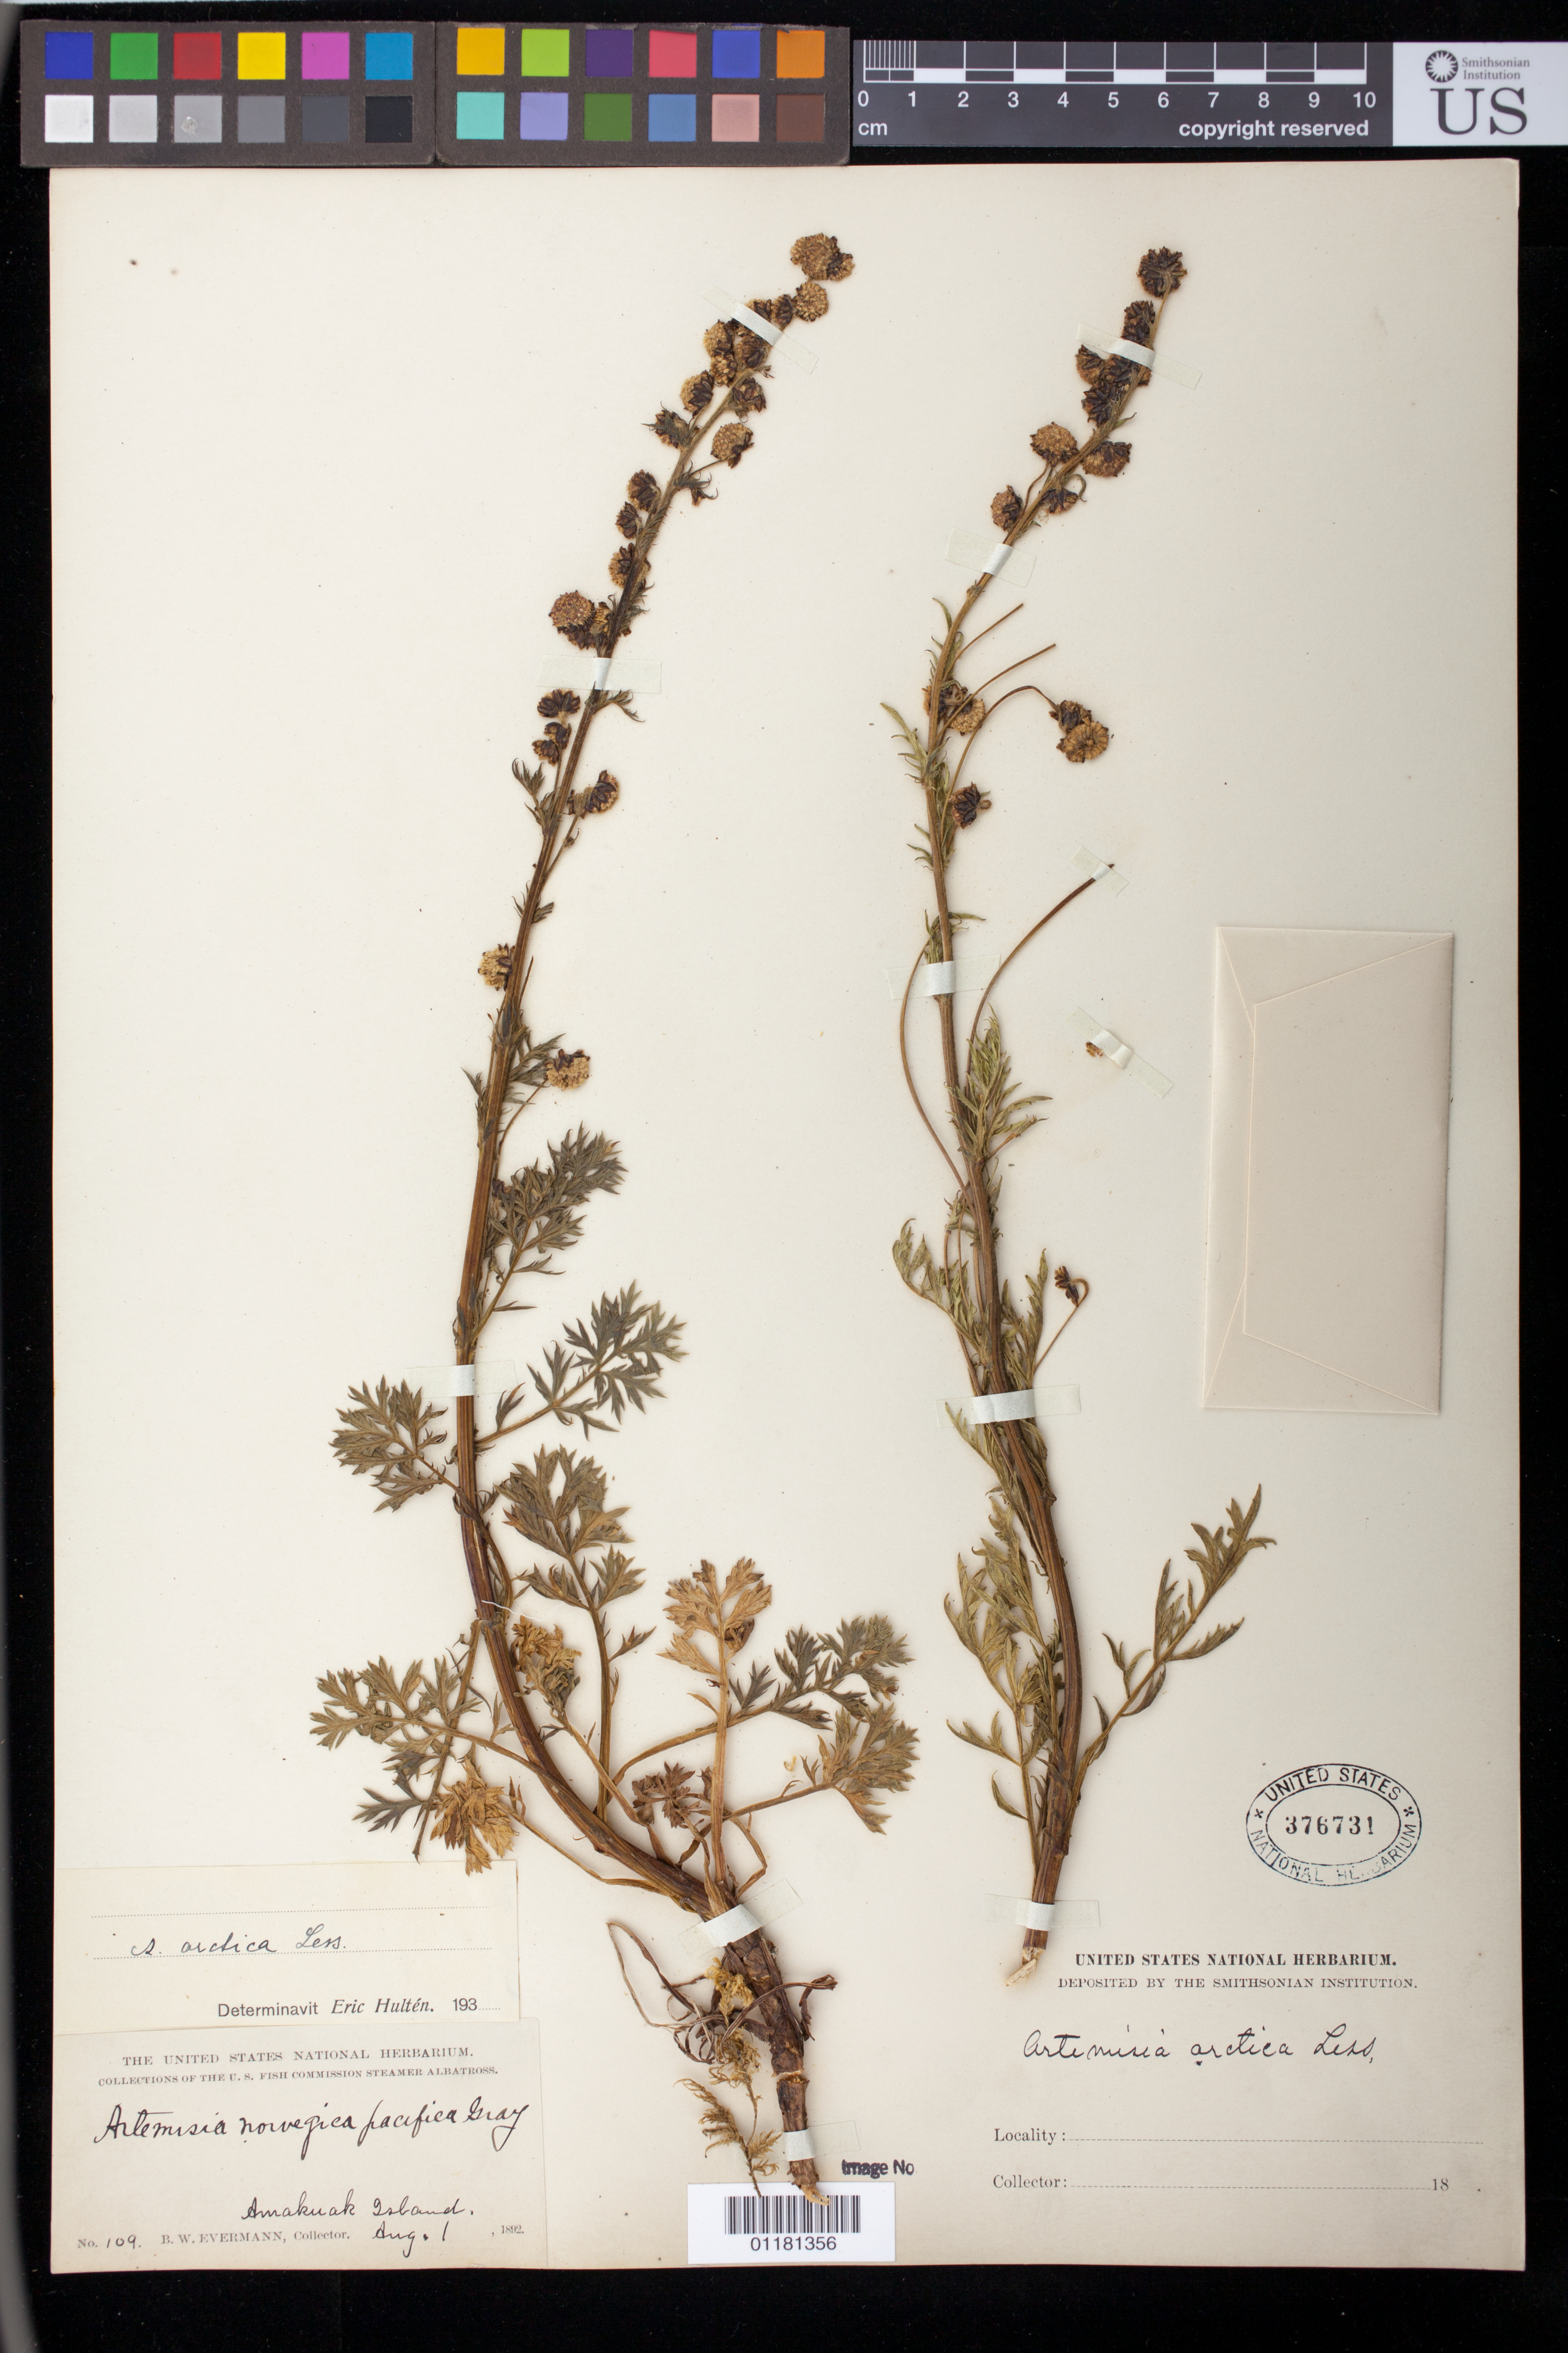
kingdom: Plantae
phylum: Tracheophyta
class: Magnoliopsida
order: Asterales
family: Asteraceae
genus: Artemisia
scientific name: Artemisia arctica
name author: Less.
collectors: B. W. Evermann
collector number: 109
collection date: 1892-08-01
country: United States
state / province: Alaska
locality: Amakuak Island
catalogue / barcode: US 376731